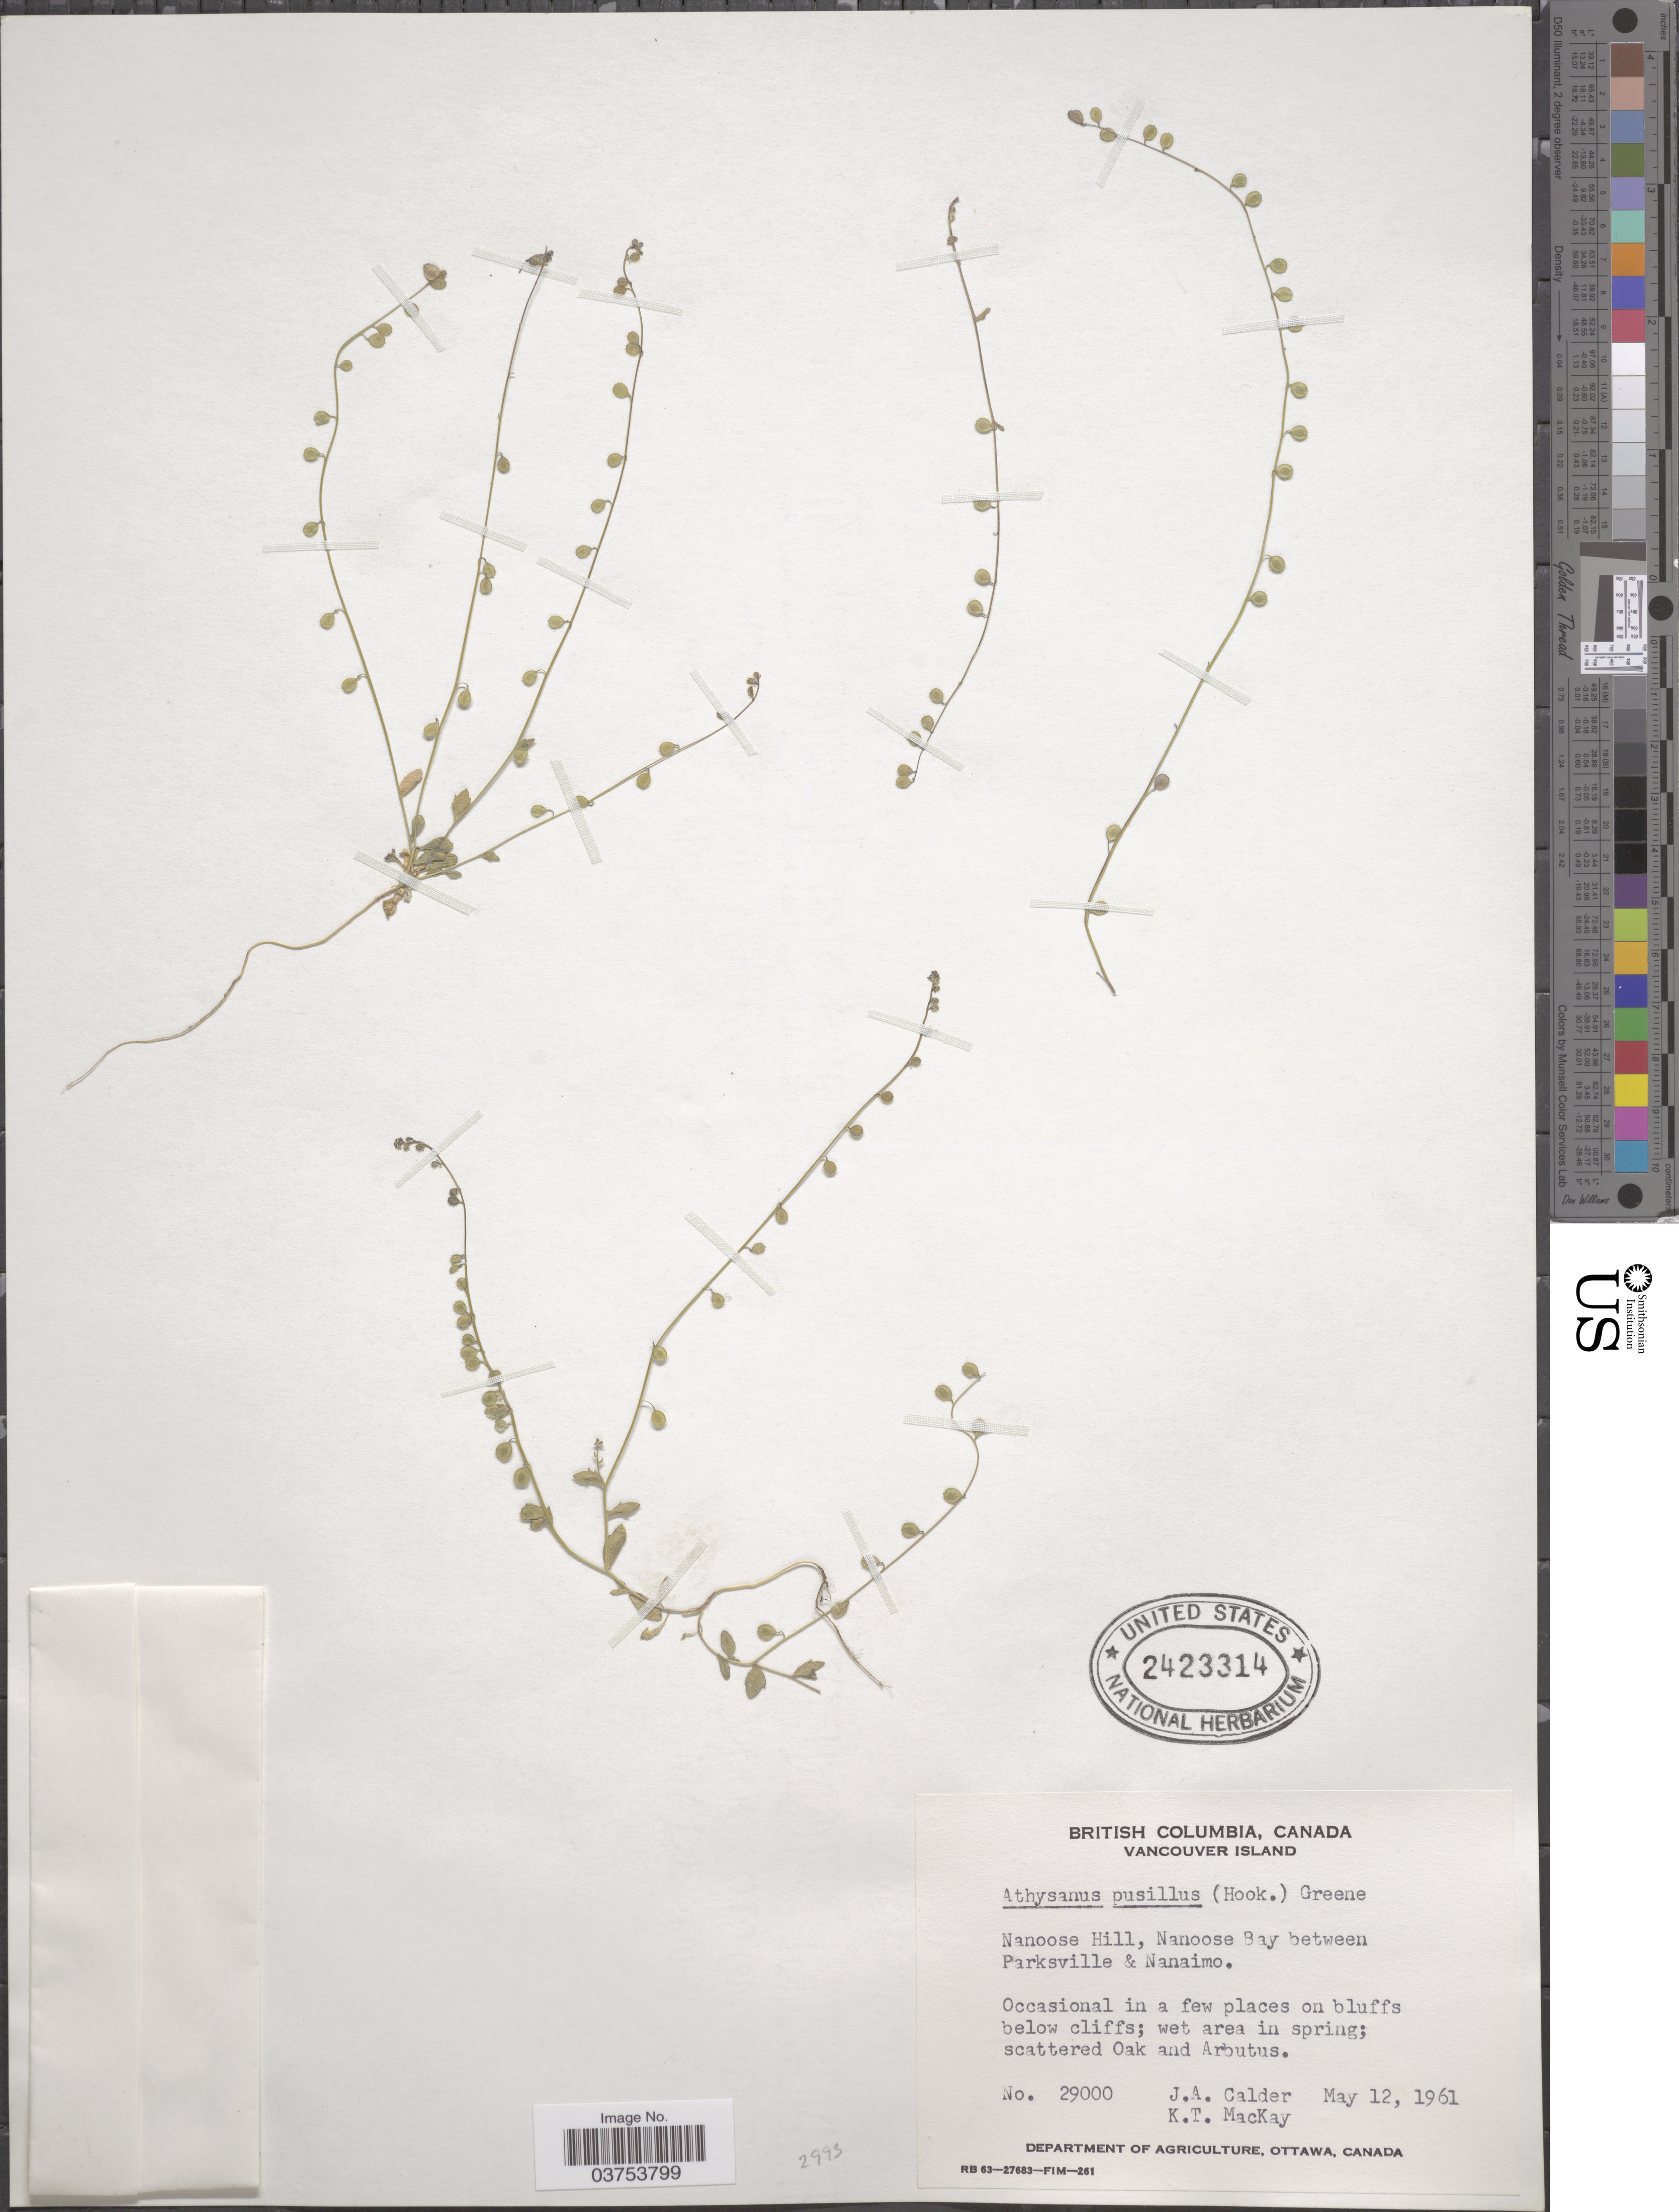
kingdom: Plantae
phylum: Tracheophyta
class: Magnoliopsida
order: Brassicales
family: Brassicaceae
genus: Athysanus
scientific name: Athysanus pusillus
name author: (Hook.) Greene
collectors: J. A. Calder & K. T. Mackay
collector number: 29000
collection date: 1961-05-12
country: Canada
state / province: British Columbia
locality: Vancouver Island. Nanoose Hill, Nanoose Bay between Parksville & Nanaimo.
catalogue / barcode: US 2423314